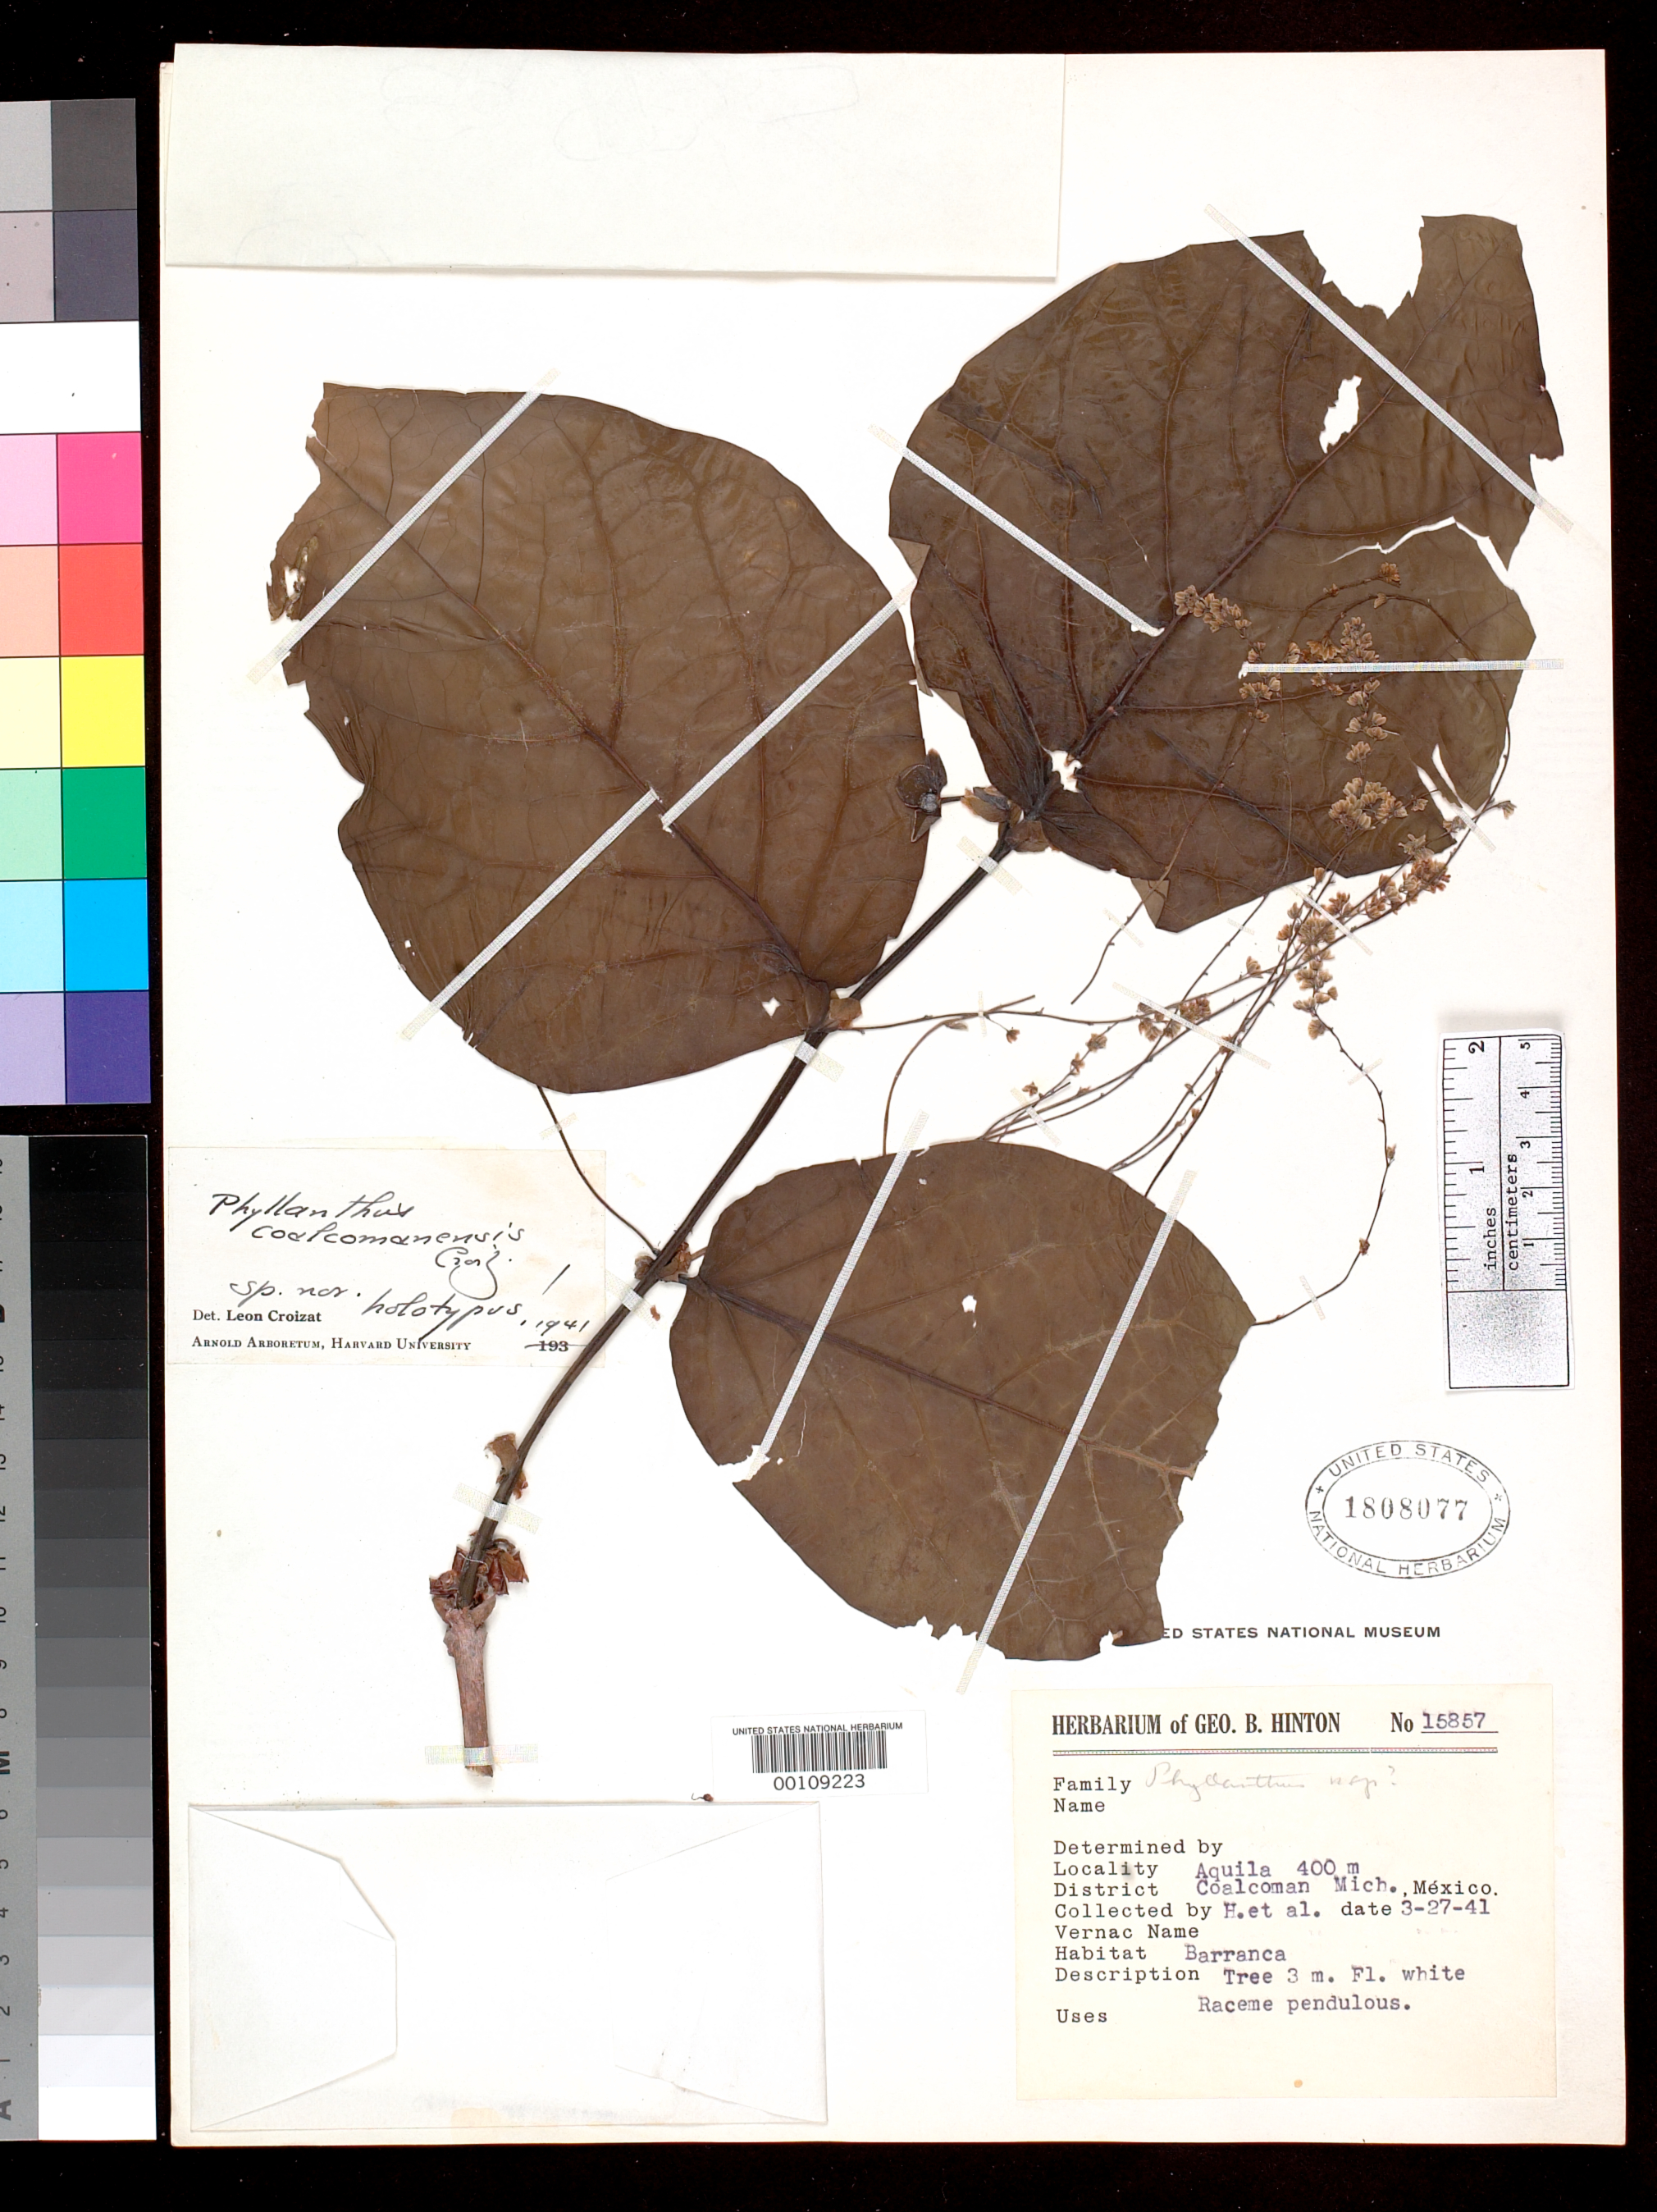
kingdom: Plantae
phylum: Tracheophyta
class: Magnoliopsida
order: Malpighiales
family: Phyllanthaceae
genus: Phyllanthus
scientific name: Phyllanthus coalcomanensis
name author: Croizat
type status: Holotype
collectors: G. B. Hinton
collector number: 15857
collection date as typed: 27 Mar 1941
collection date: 1941-03-27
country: Mexico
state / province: Michoacán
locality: Coalcomán, Aguila.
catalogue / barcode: US 1808077